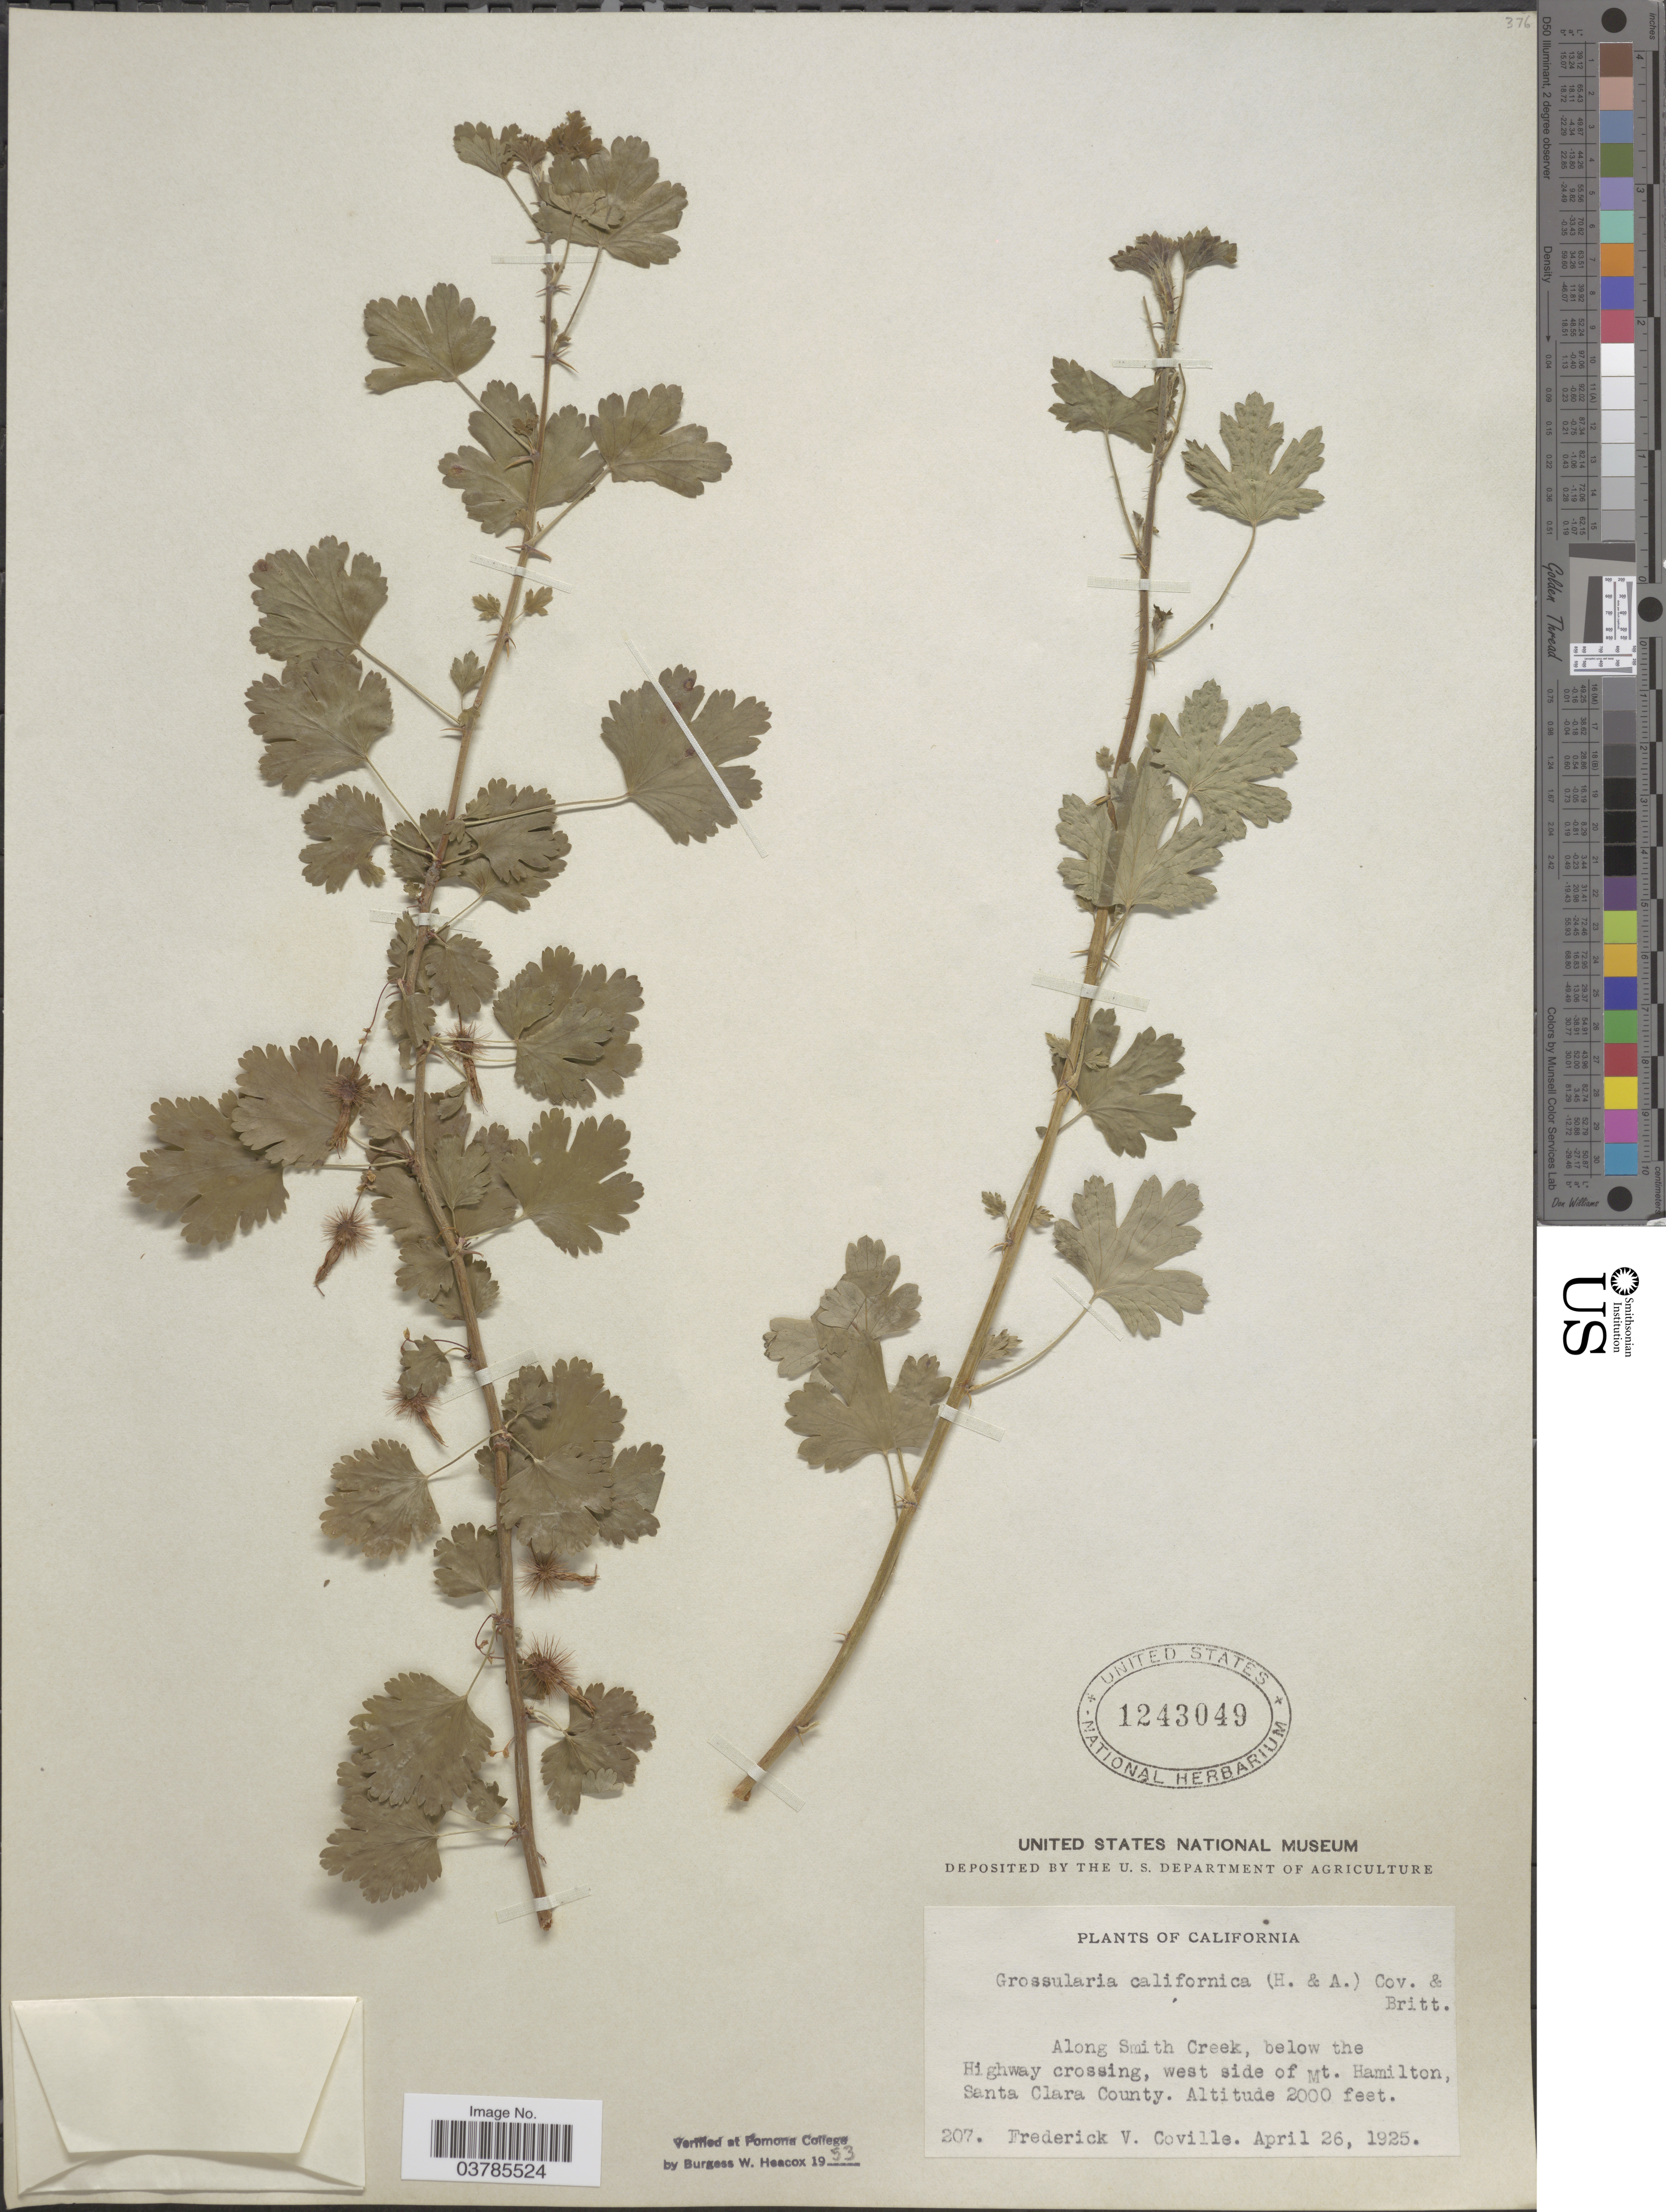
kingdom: Plantae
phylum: Tracheophyta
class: Magnoliopsida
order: Saxifragales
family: Grossulariaceae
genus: Ribes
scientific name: Ribes californicum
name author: Hook. & Arn.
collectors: F. V. Coville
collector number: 207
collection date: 1925-04-26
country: United States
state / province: California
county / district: Santa Clara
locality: Along Smith Creek, below the Highway crossing, west side of Mt. Hamilton, Santa Clara County.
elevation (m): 610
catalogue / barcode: US 1243049